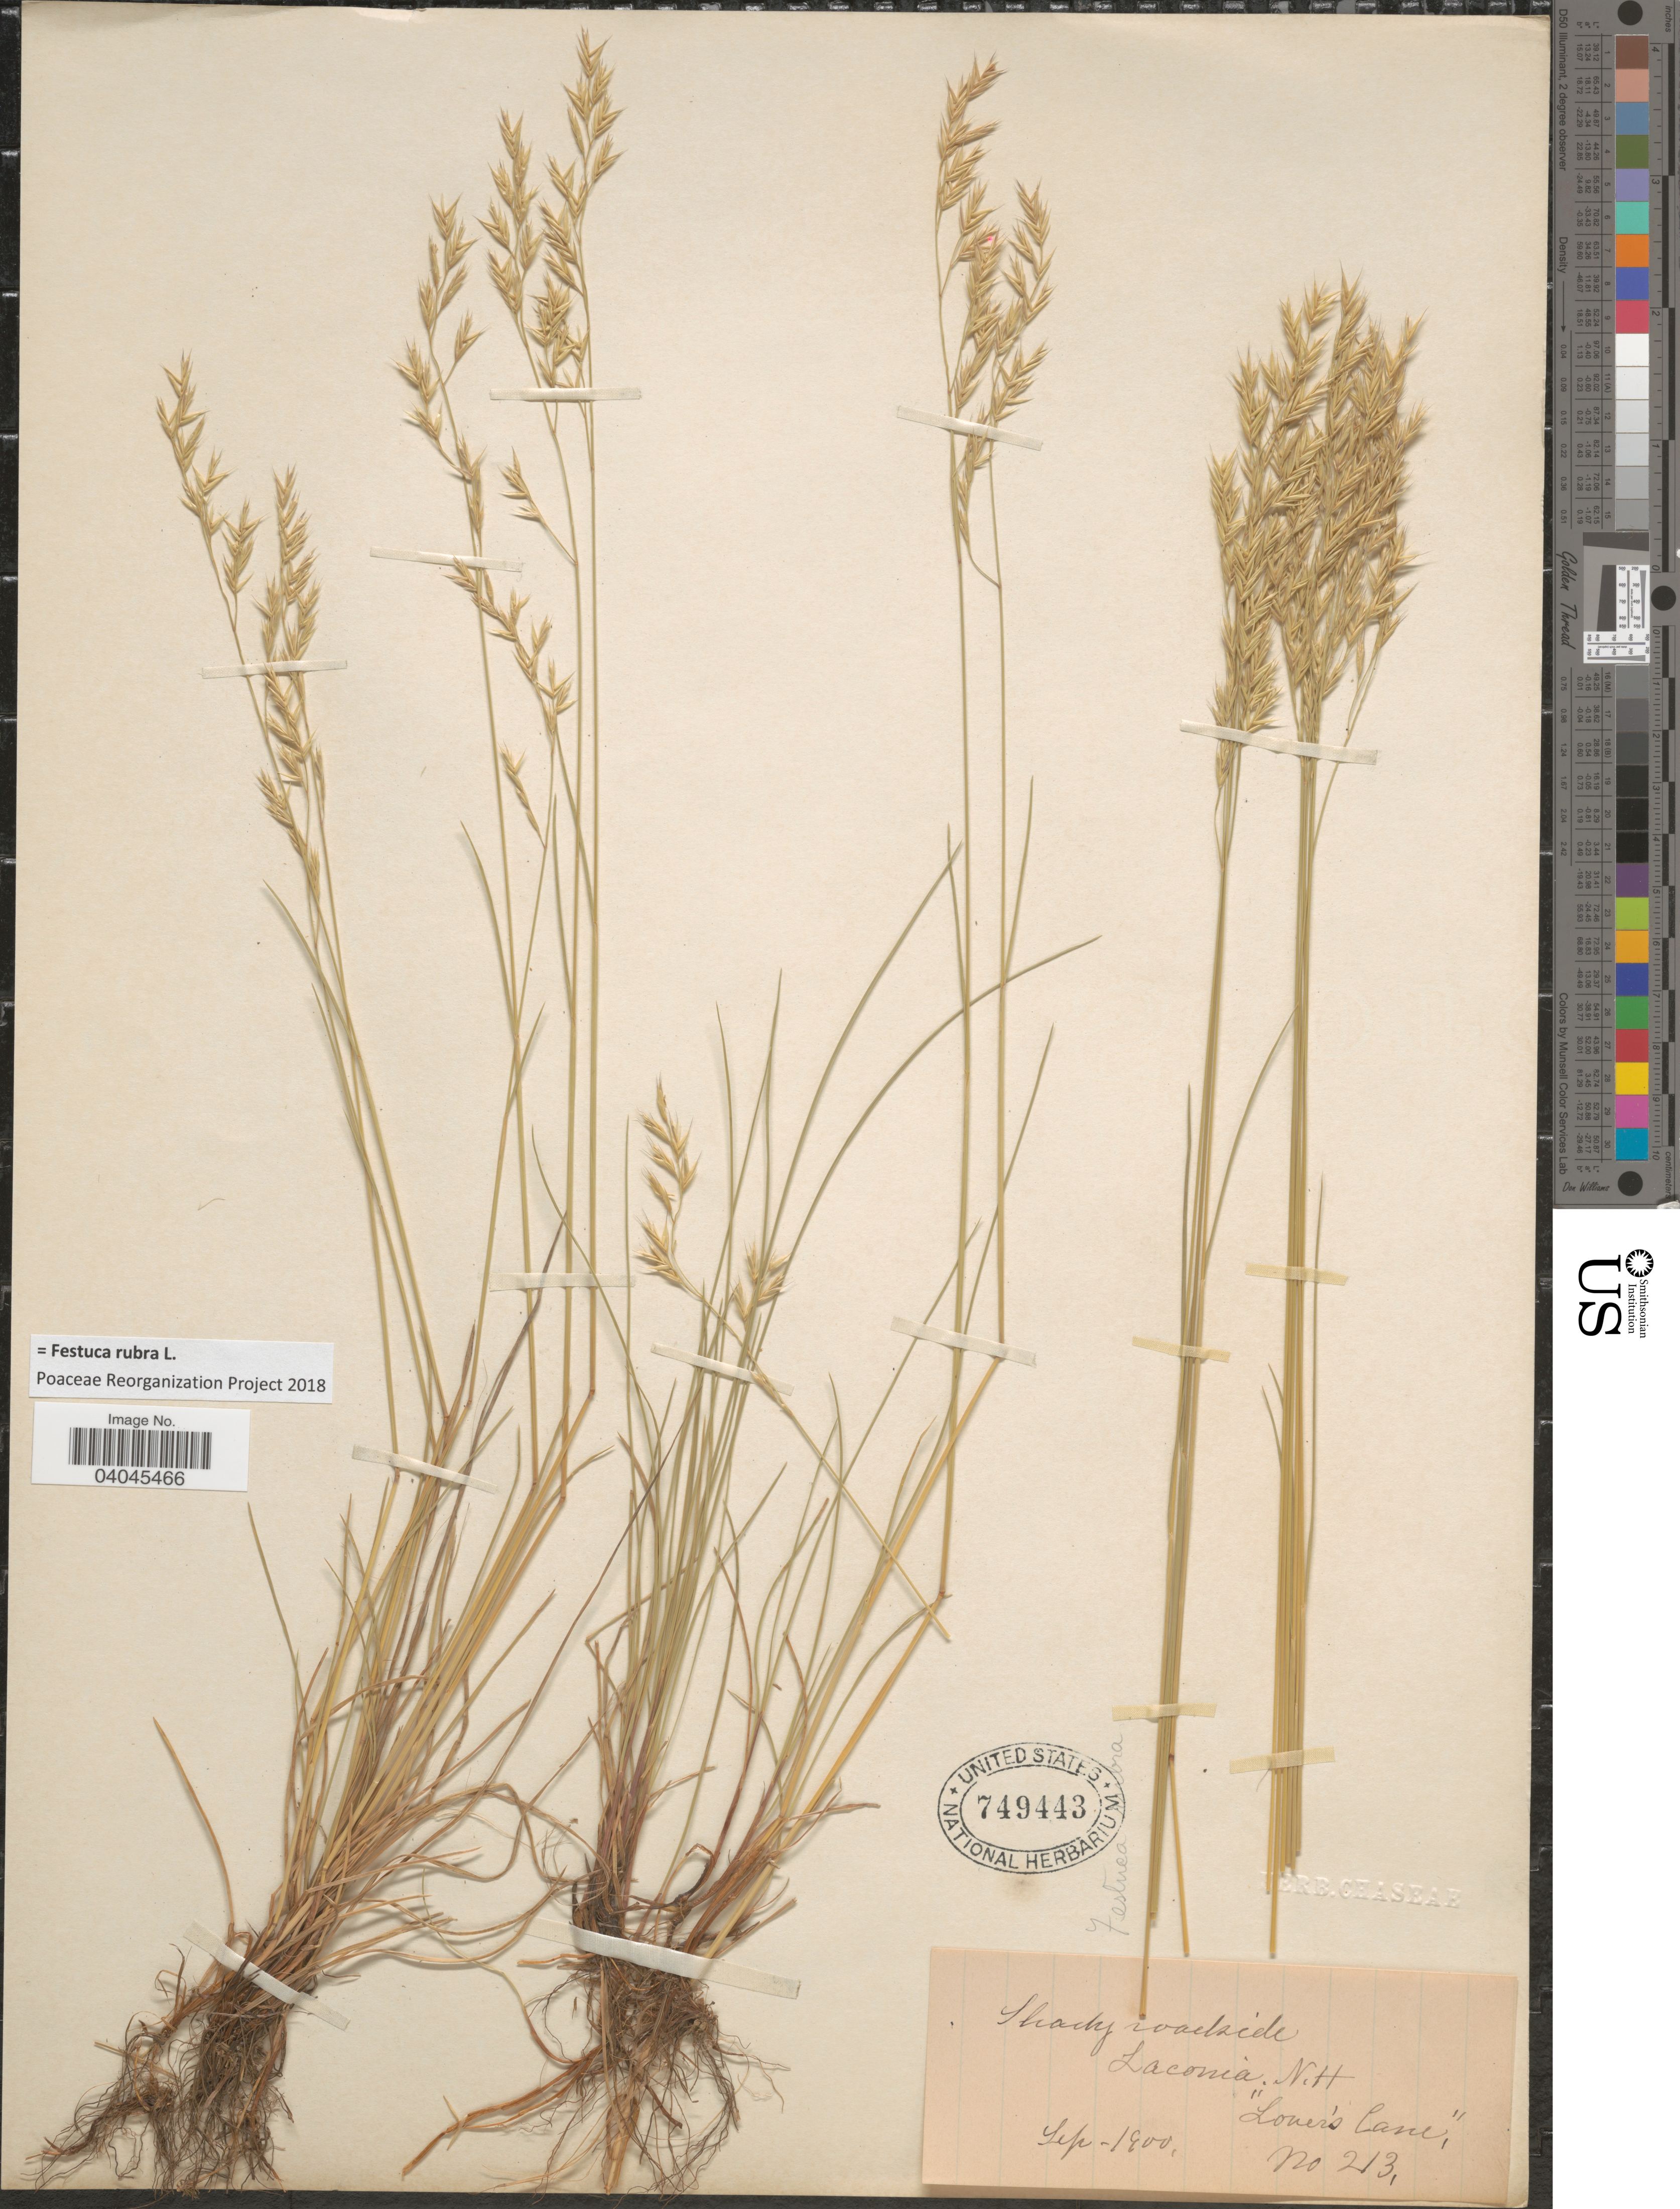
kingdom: Plantae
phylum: Tracheophyta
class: Liliopsida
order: Poales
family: Poaceae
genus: Festuca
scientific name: Festuca rubra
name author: L.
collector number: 213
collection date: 1900-09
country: United States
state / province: New Hampshire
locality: Laconia. "Loner's lane".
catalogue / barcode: US 749443